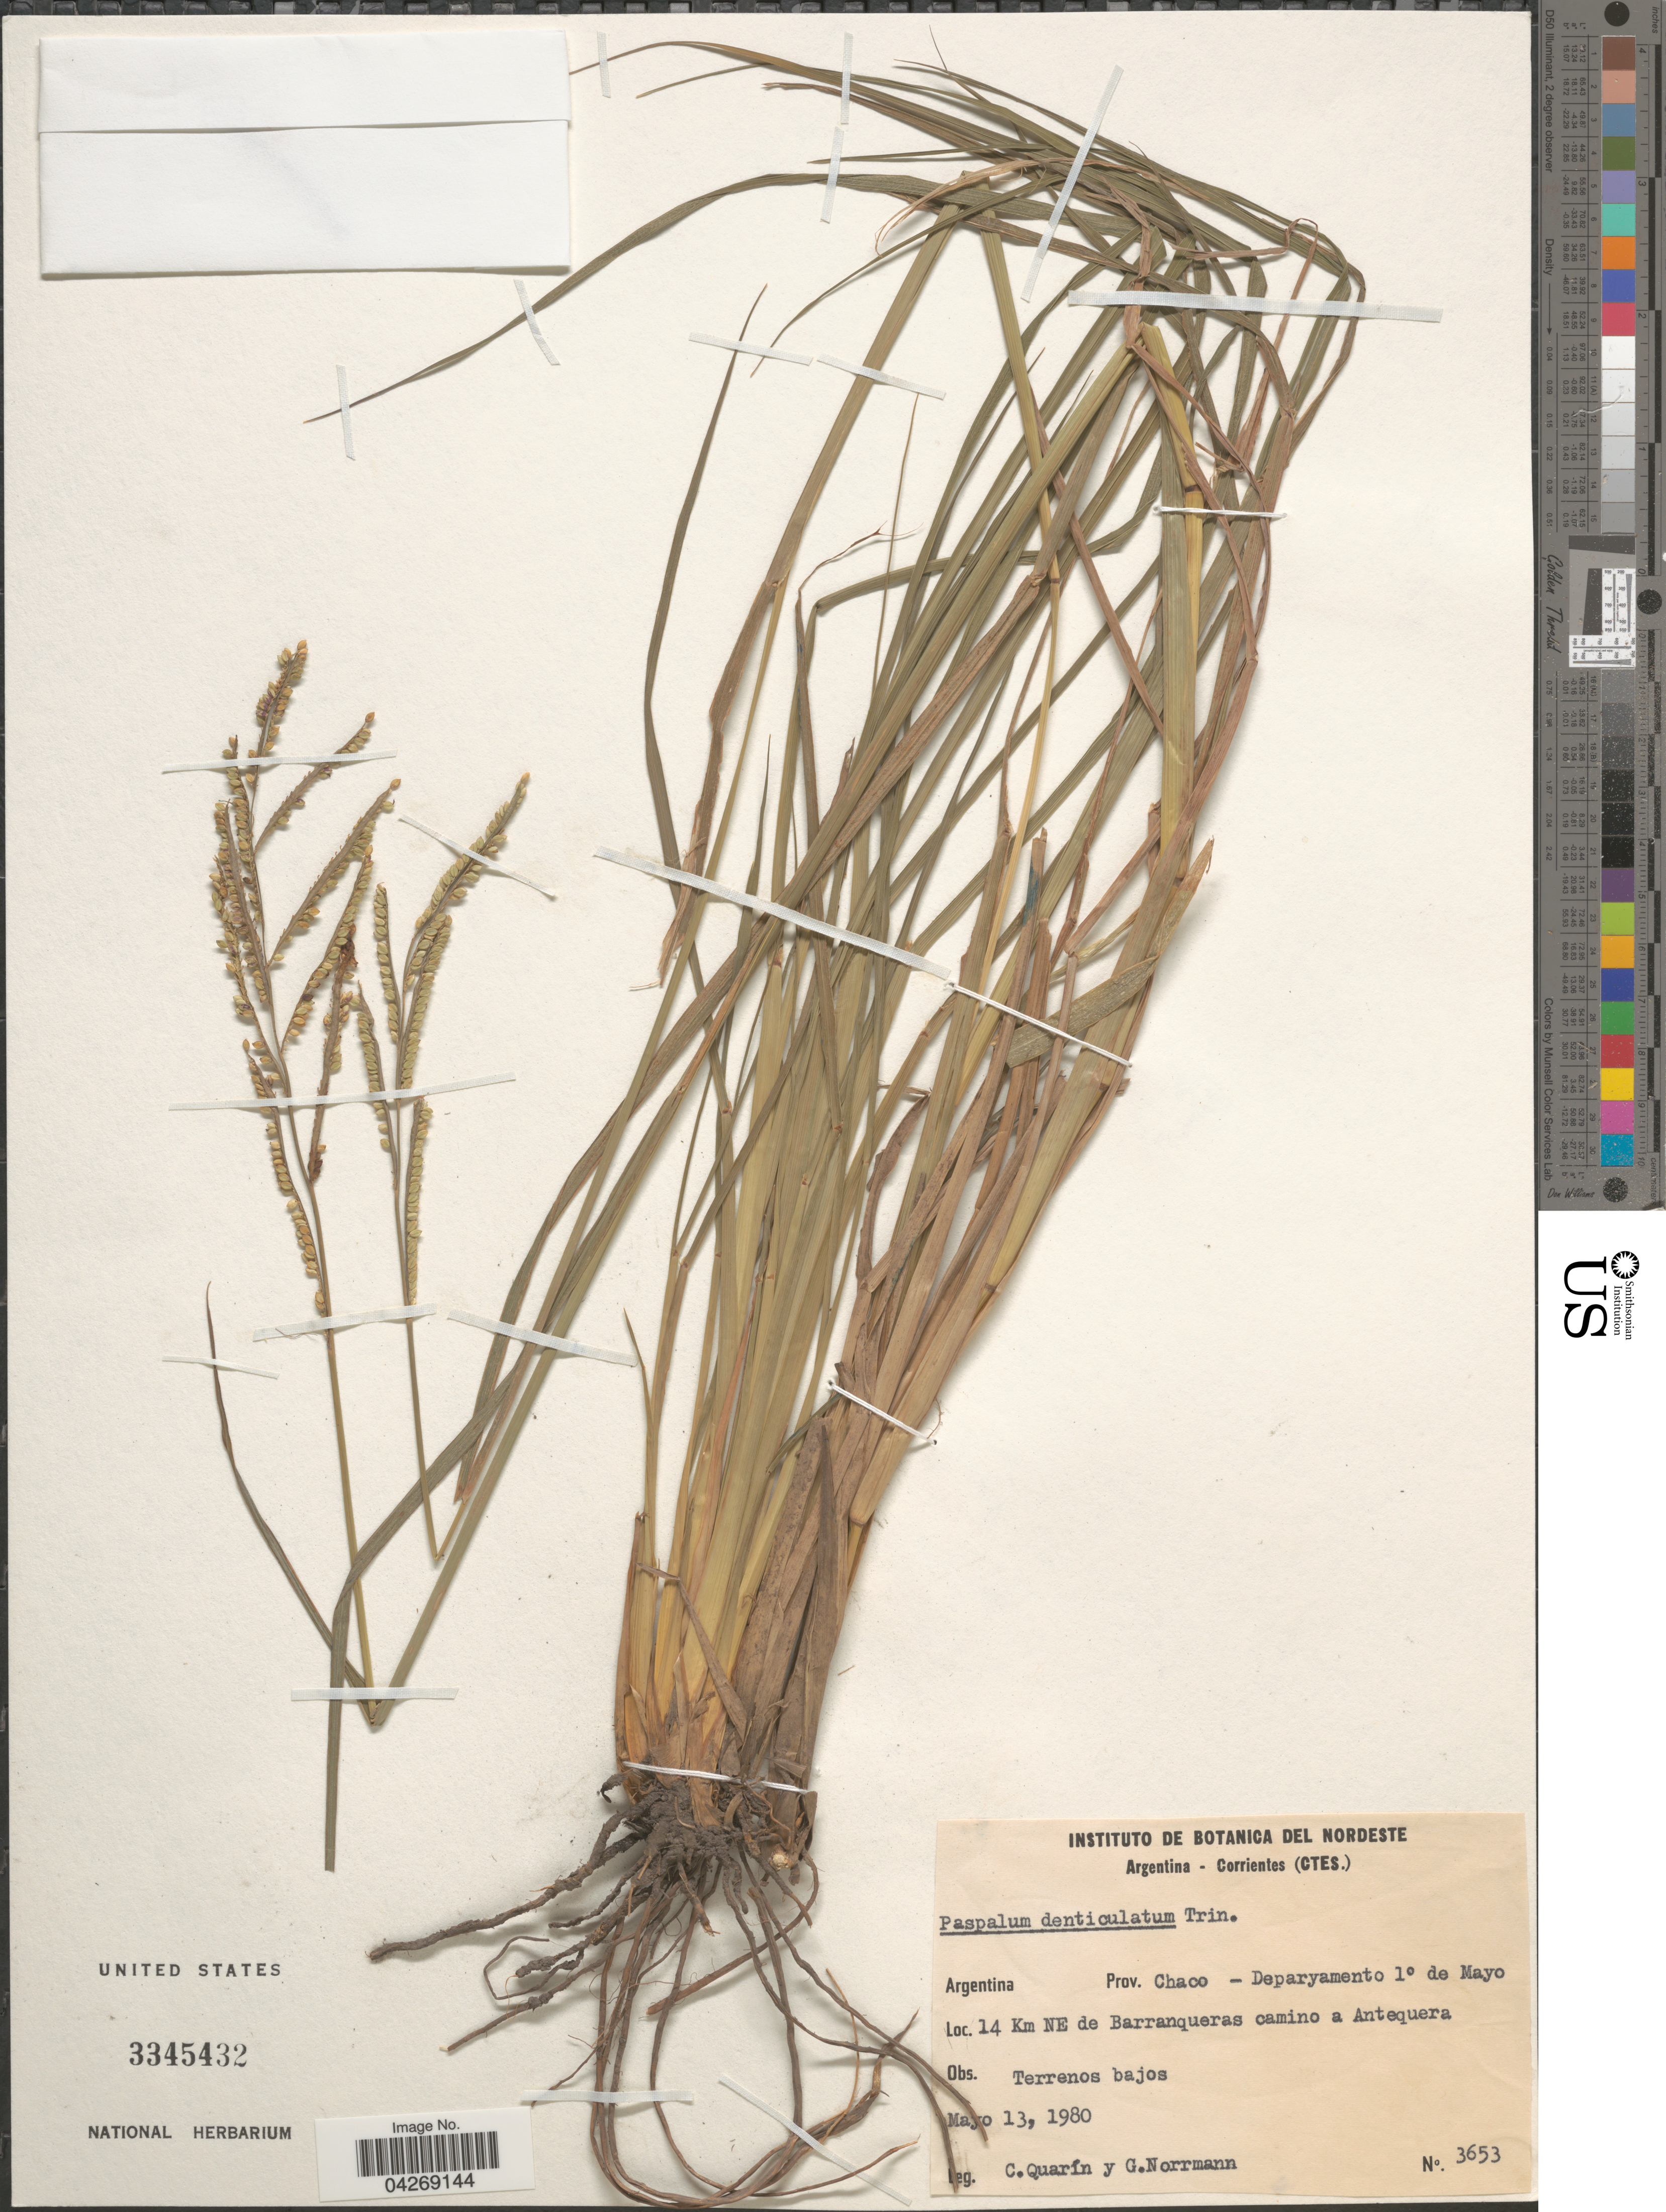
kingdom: Plantae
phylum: Tracheophyta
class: Liliopsida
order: Poales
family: Poaceae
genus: Paspalum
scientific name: Paspalum denticulatum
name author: Trin.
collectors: C. Quarín & G. Norrmann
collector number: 3653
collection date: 1980-05-13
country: Argentina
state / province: Chaco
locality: Deparyamento 1° de Mayo. 14 Km NE de Barranqueras camino a Antequera.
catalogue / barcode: US 3345432